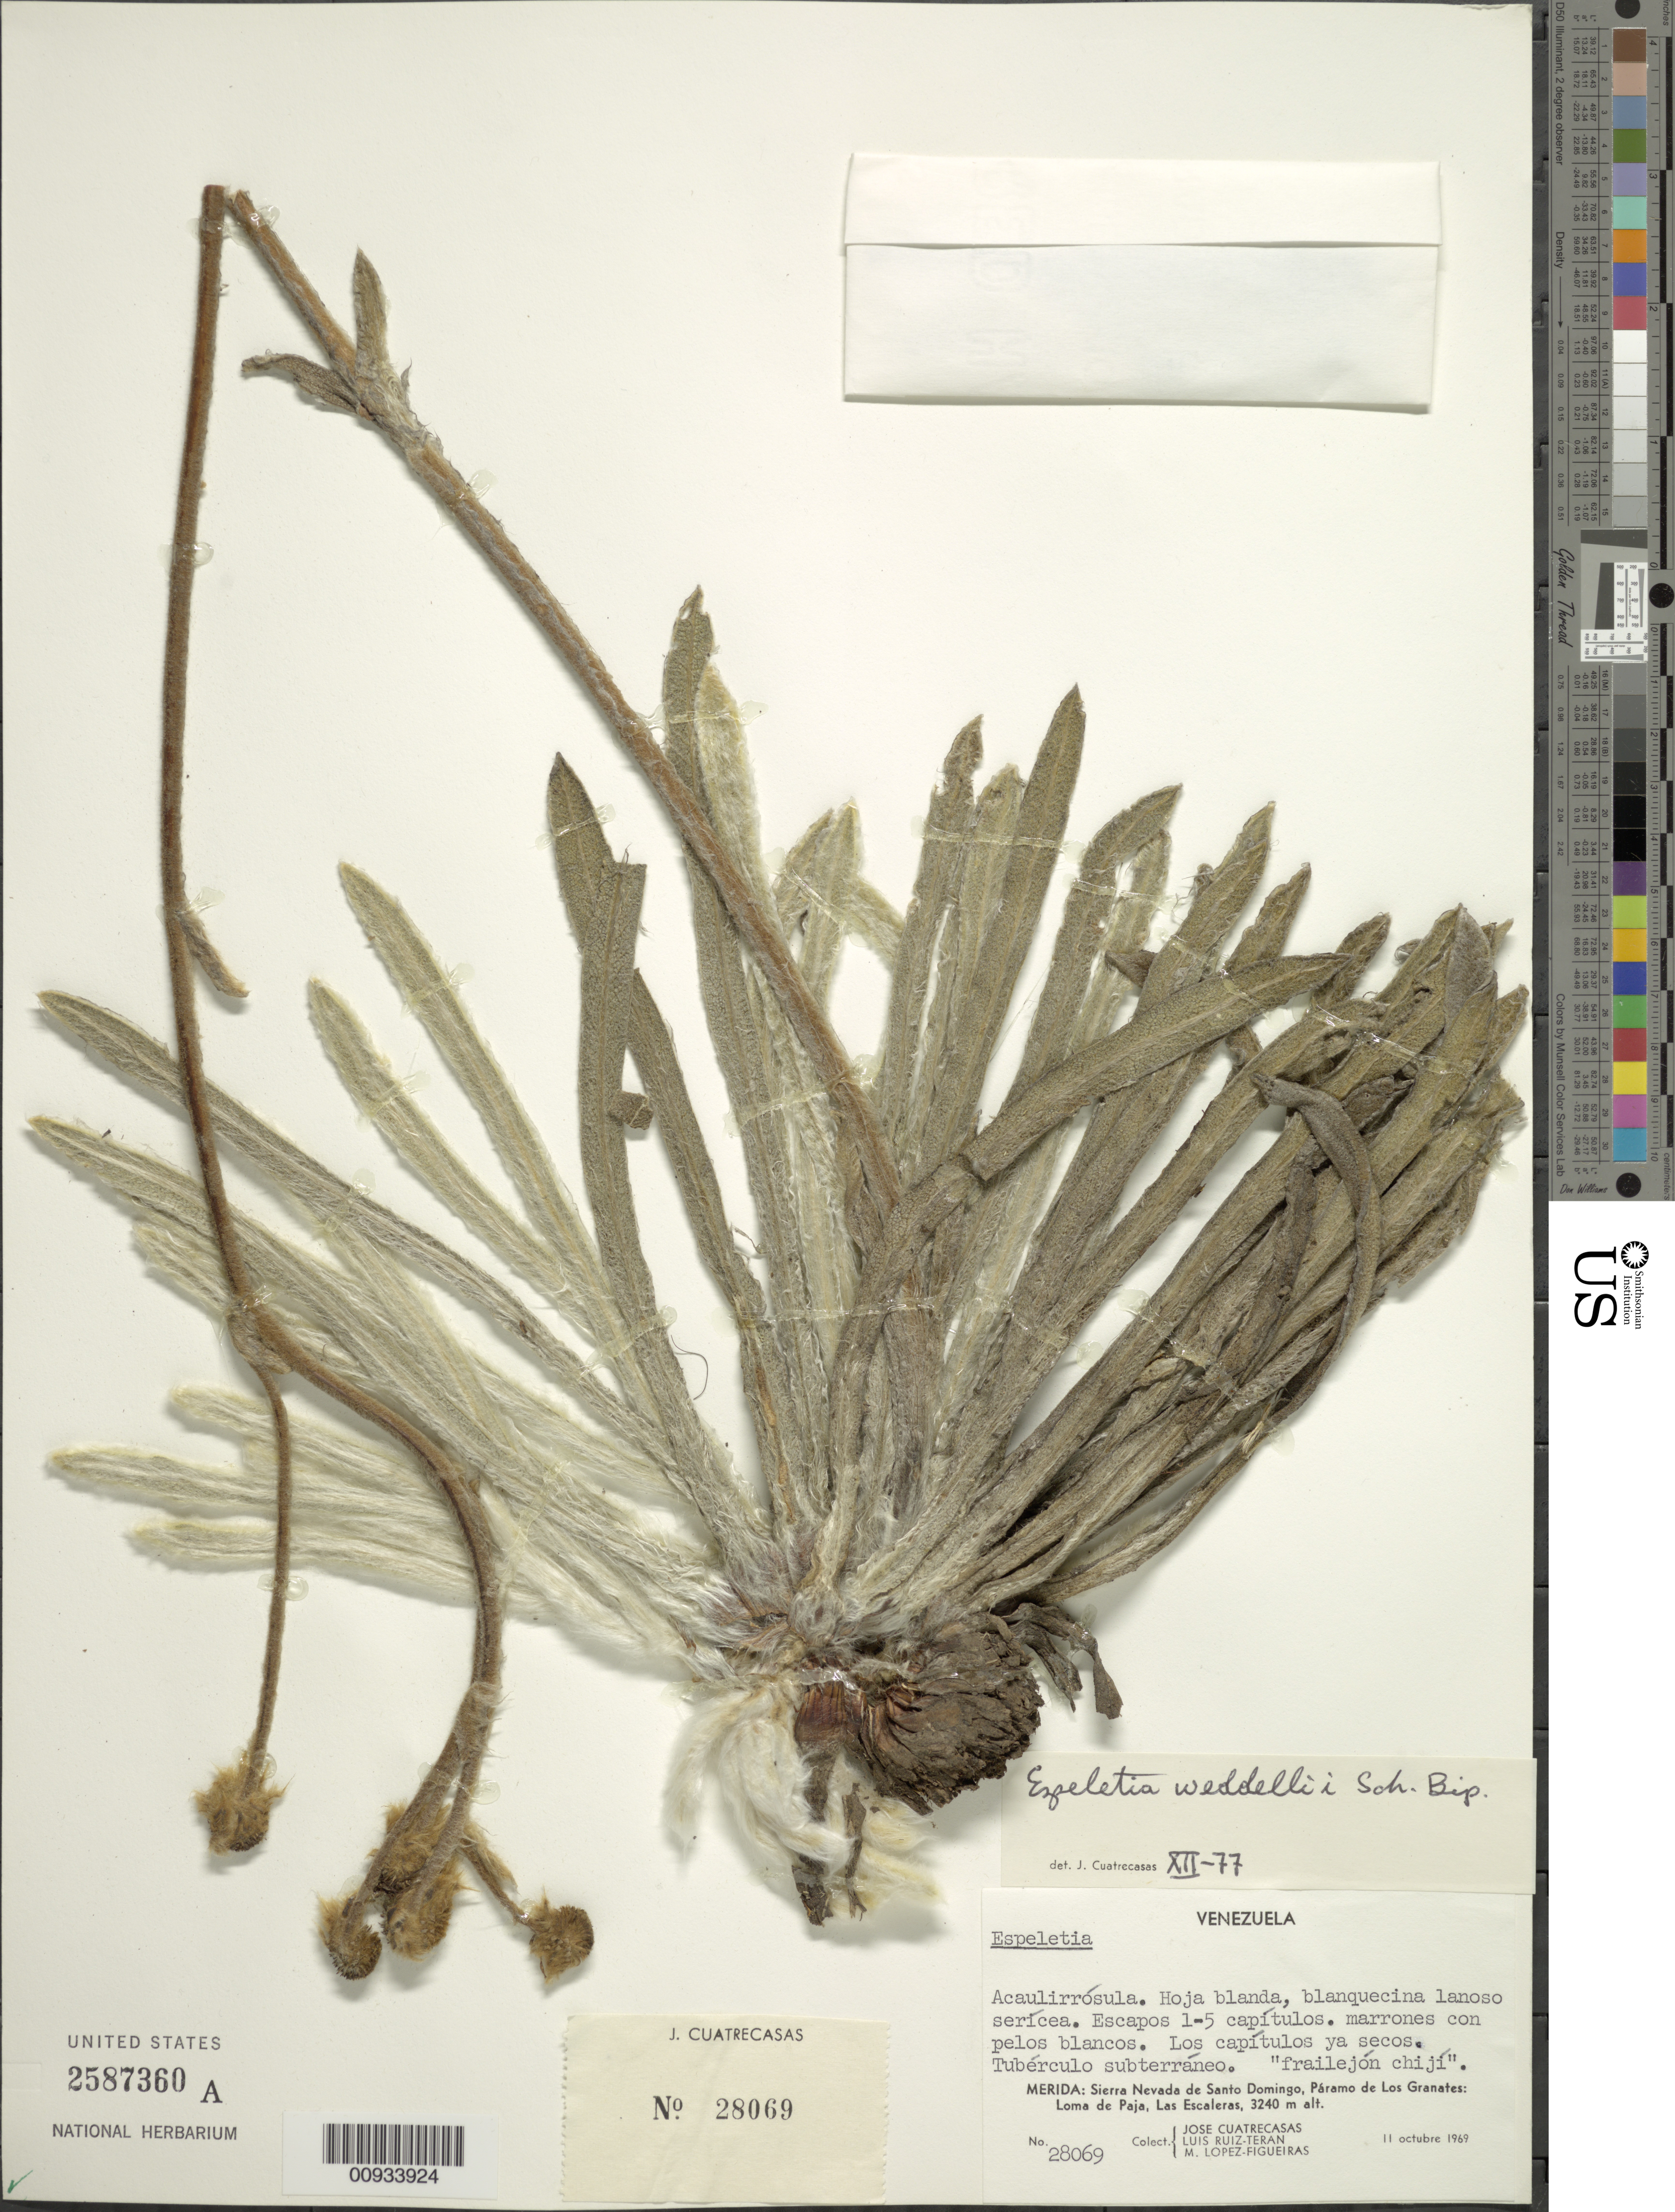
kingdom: Plantae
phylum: Tracheophyta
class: Magnoliopsida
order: Asterales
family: Asteraceae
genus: Espeletia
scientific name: Espeletia weddellii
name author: Sch. Bip. ex Wedd.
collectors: J. Cuatrecasas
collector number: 28069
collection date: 1969-10-11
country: Venezuela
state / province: Mérida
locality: Páramo de Los Granates. Loma de Paja, Las Escaleras, Sierra Nevada de Santo Domingo.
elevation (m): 3240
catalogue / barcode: US 2587360A